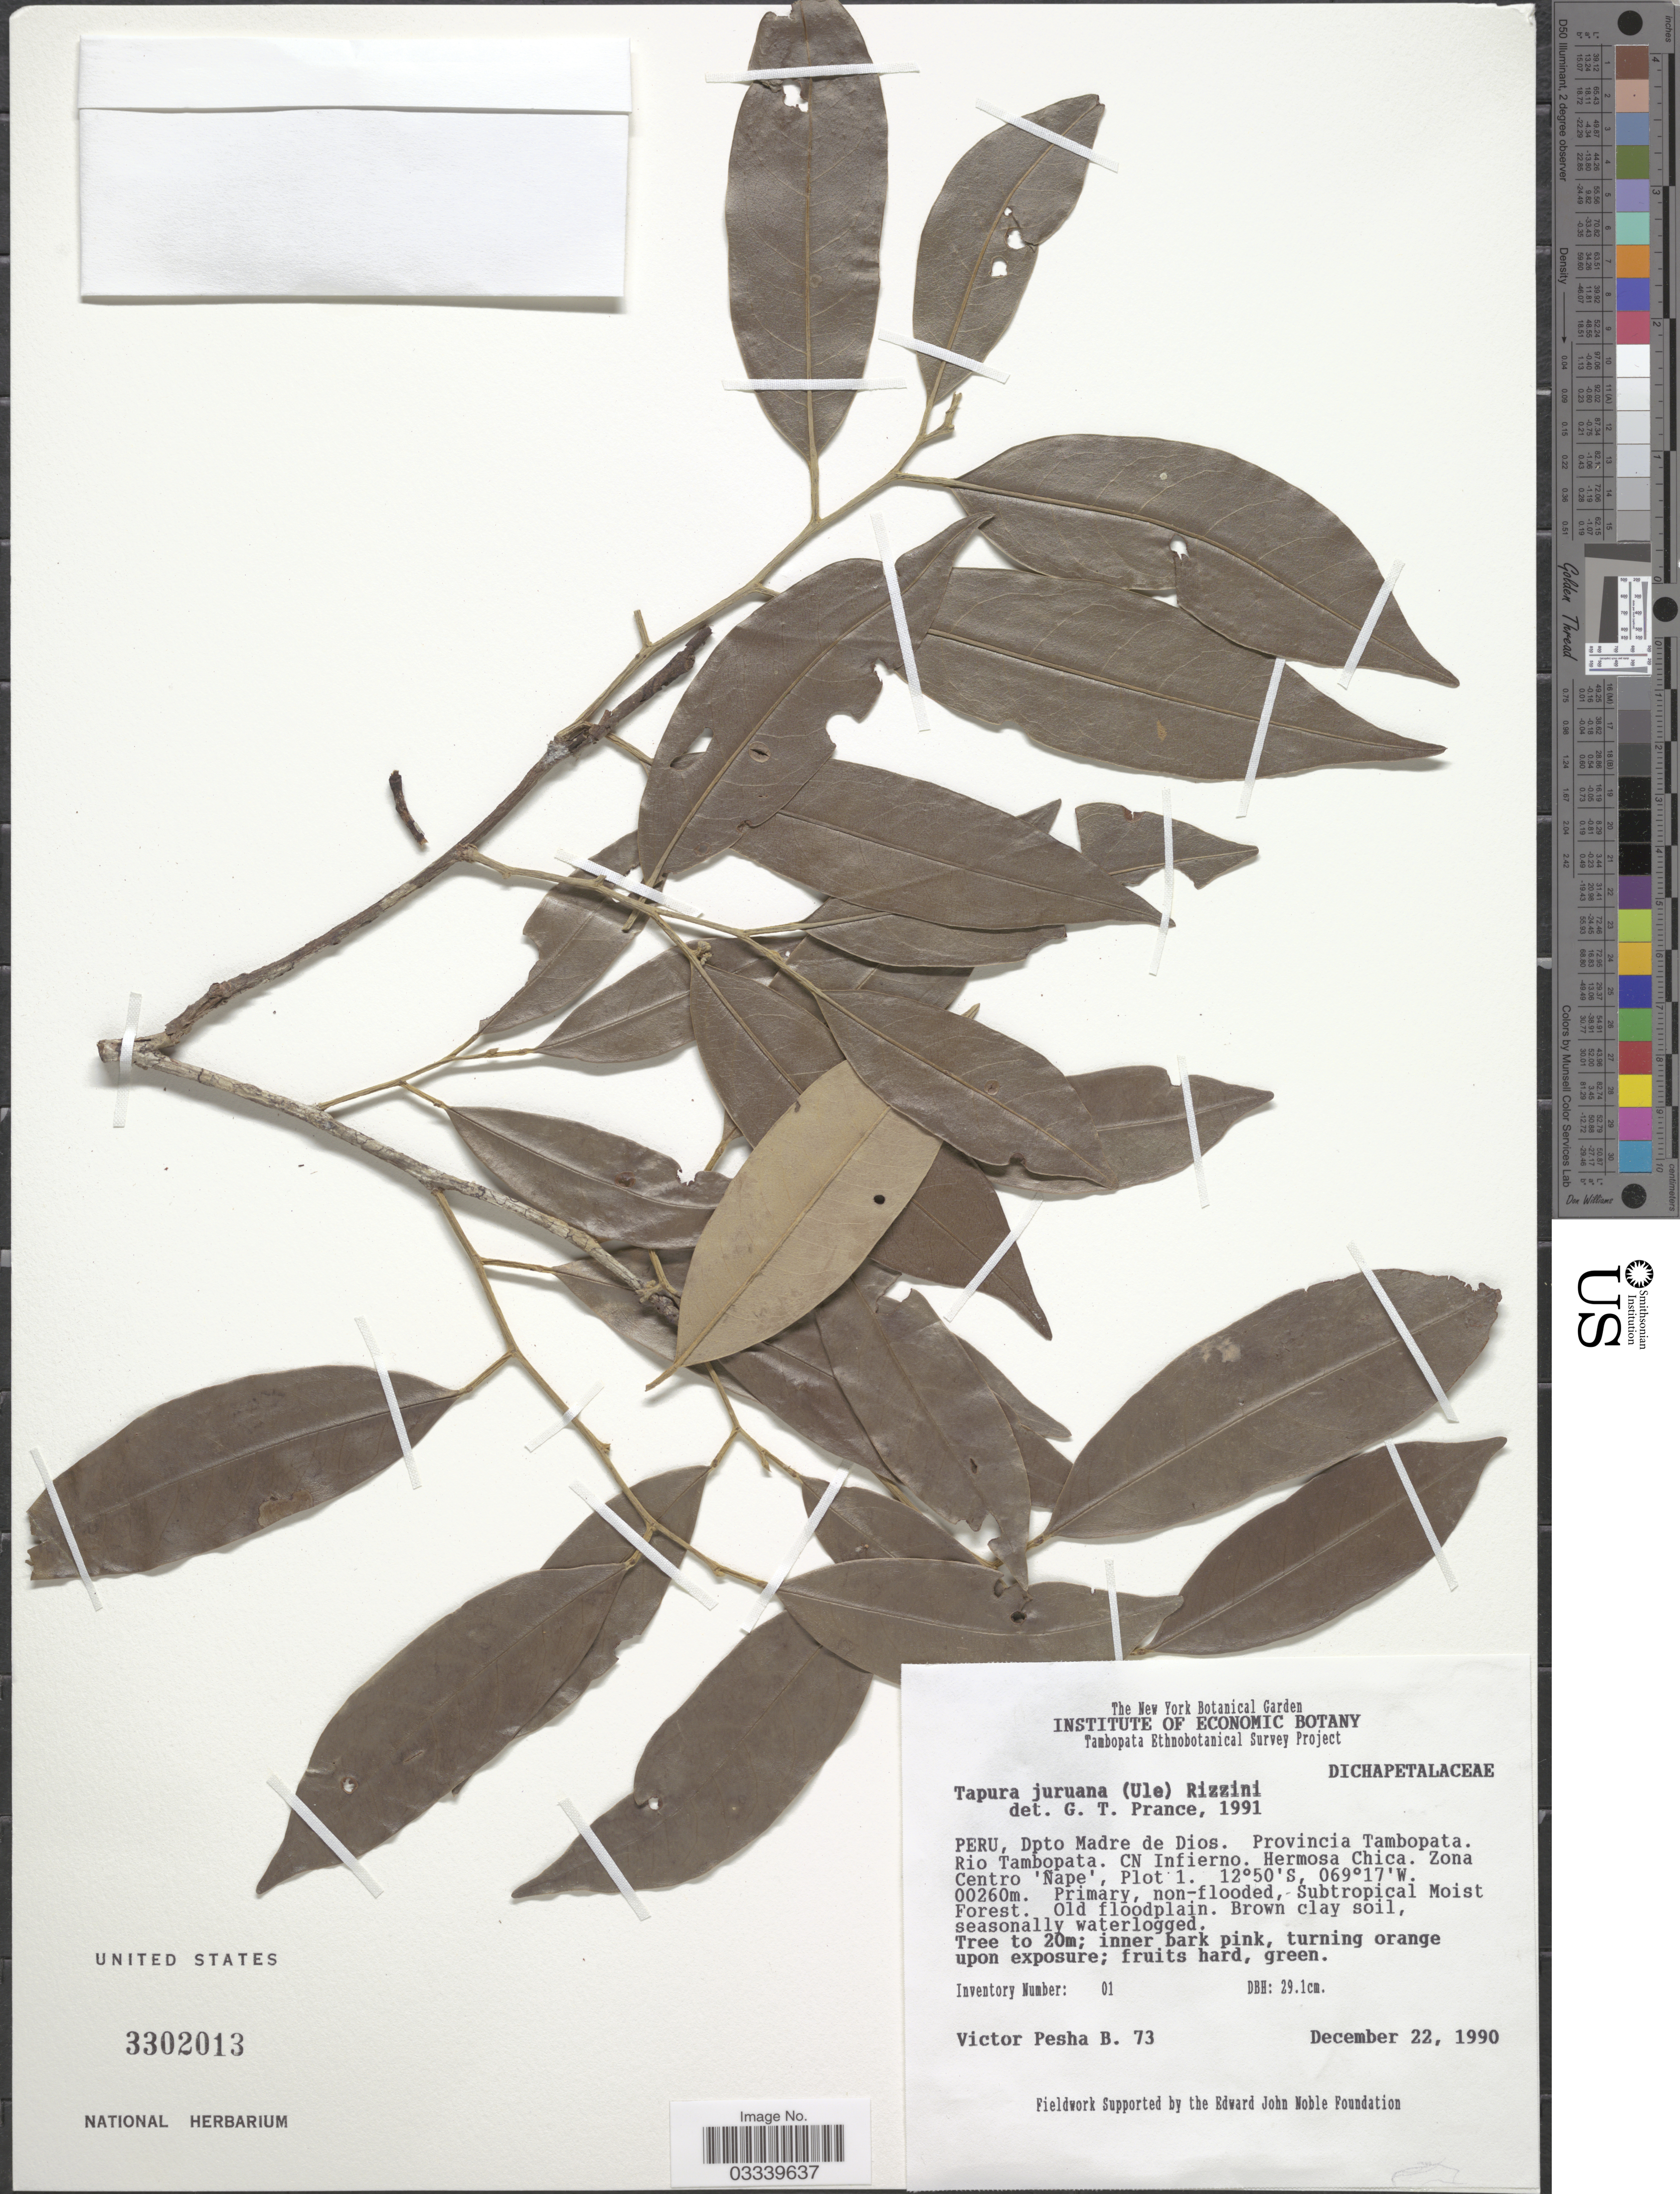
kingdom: Plantae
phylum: Tracheophyta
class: Magnoliopsida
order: Malpighiales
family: Dichapetalaceae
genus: Tapura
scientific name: Tapura juruana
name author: (Ule) Rizzini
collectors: V. Pesha B.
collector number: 73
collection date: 1990-12-22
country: Peru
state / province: Madre de Dios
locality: Dpto Madre de Dios. Provincia Tambopata. Rio Tambopata. CN Infierno. Hermosa Chica. Zona Centro 'Nape', Plot 1.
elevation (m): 260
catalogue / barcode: US 3302013